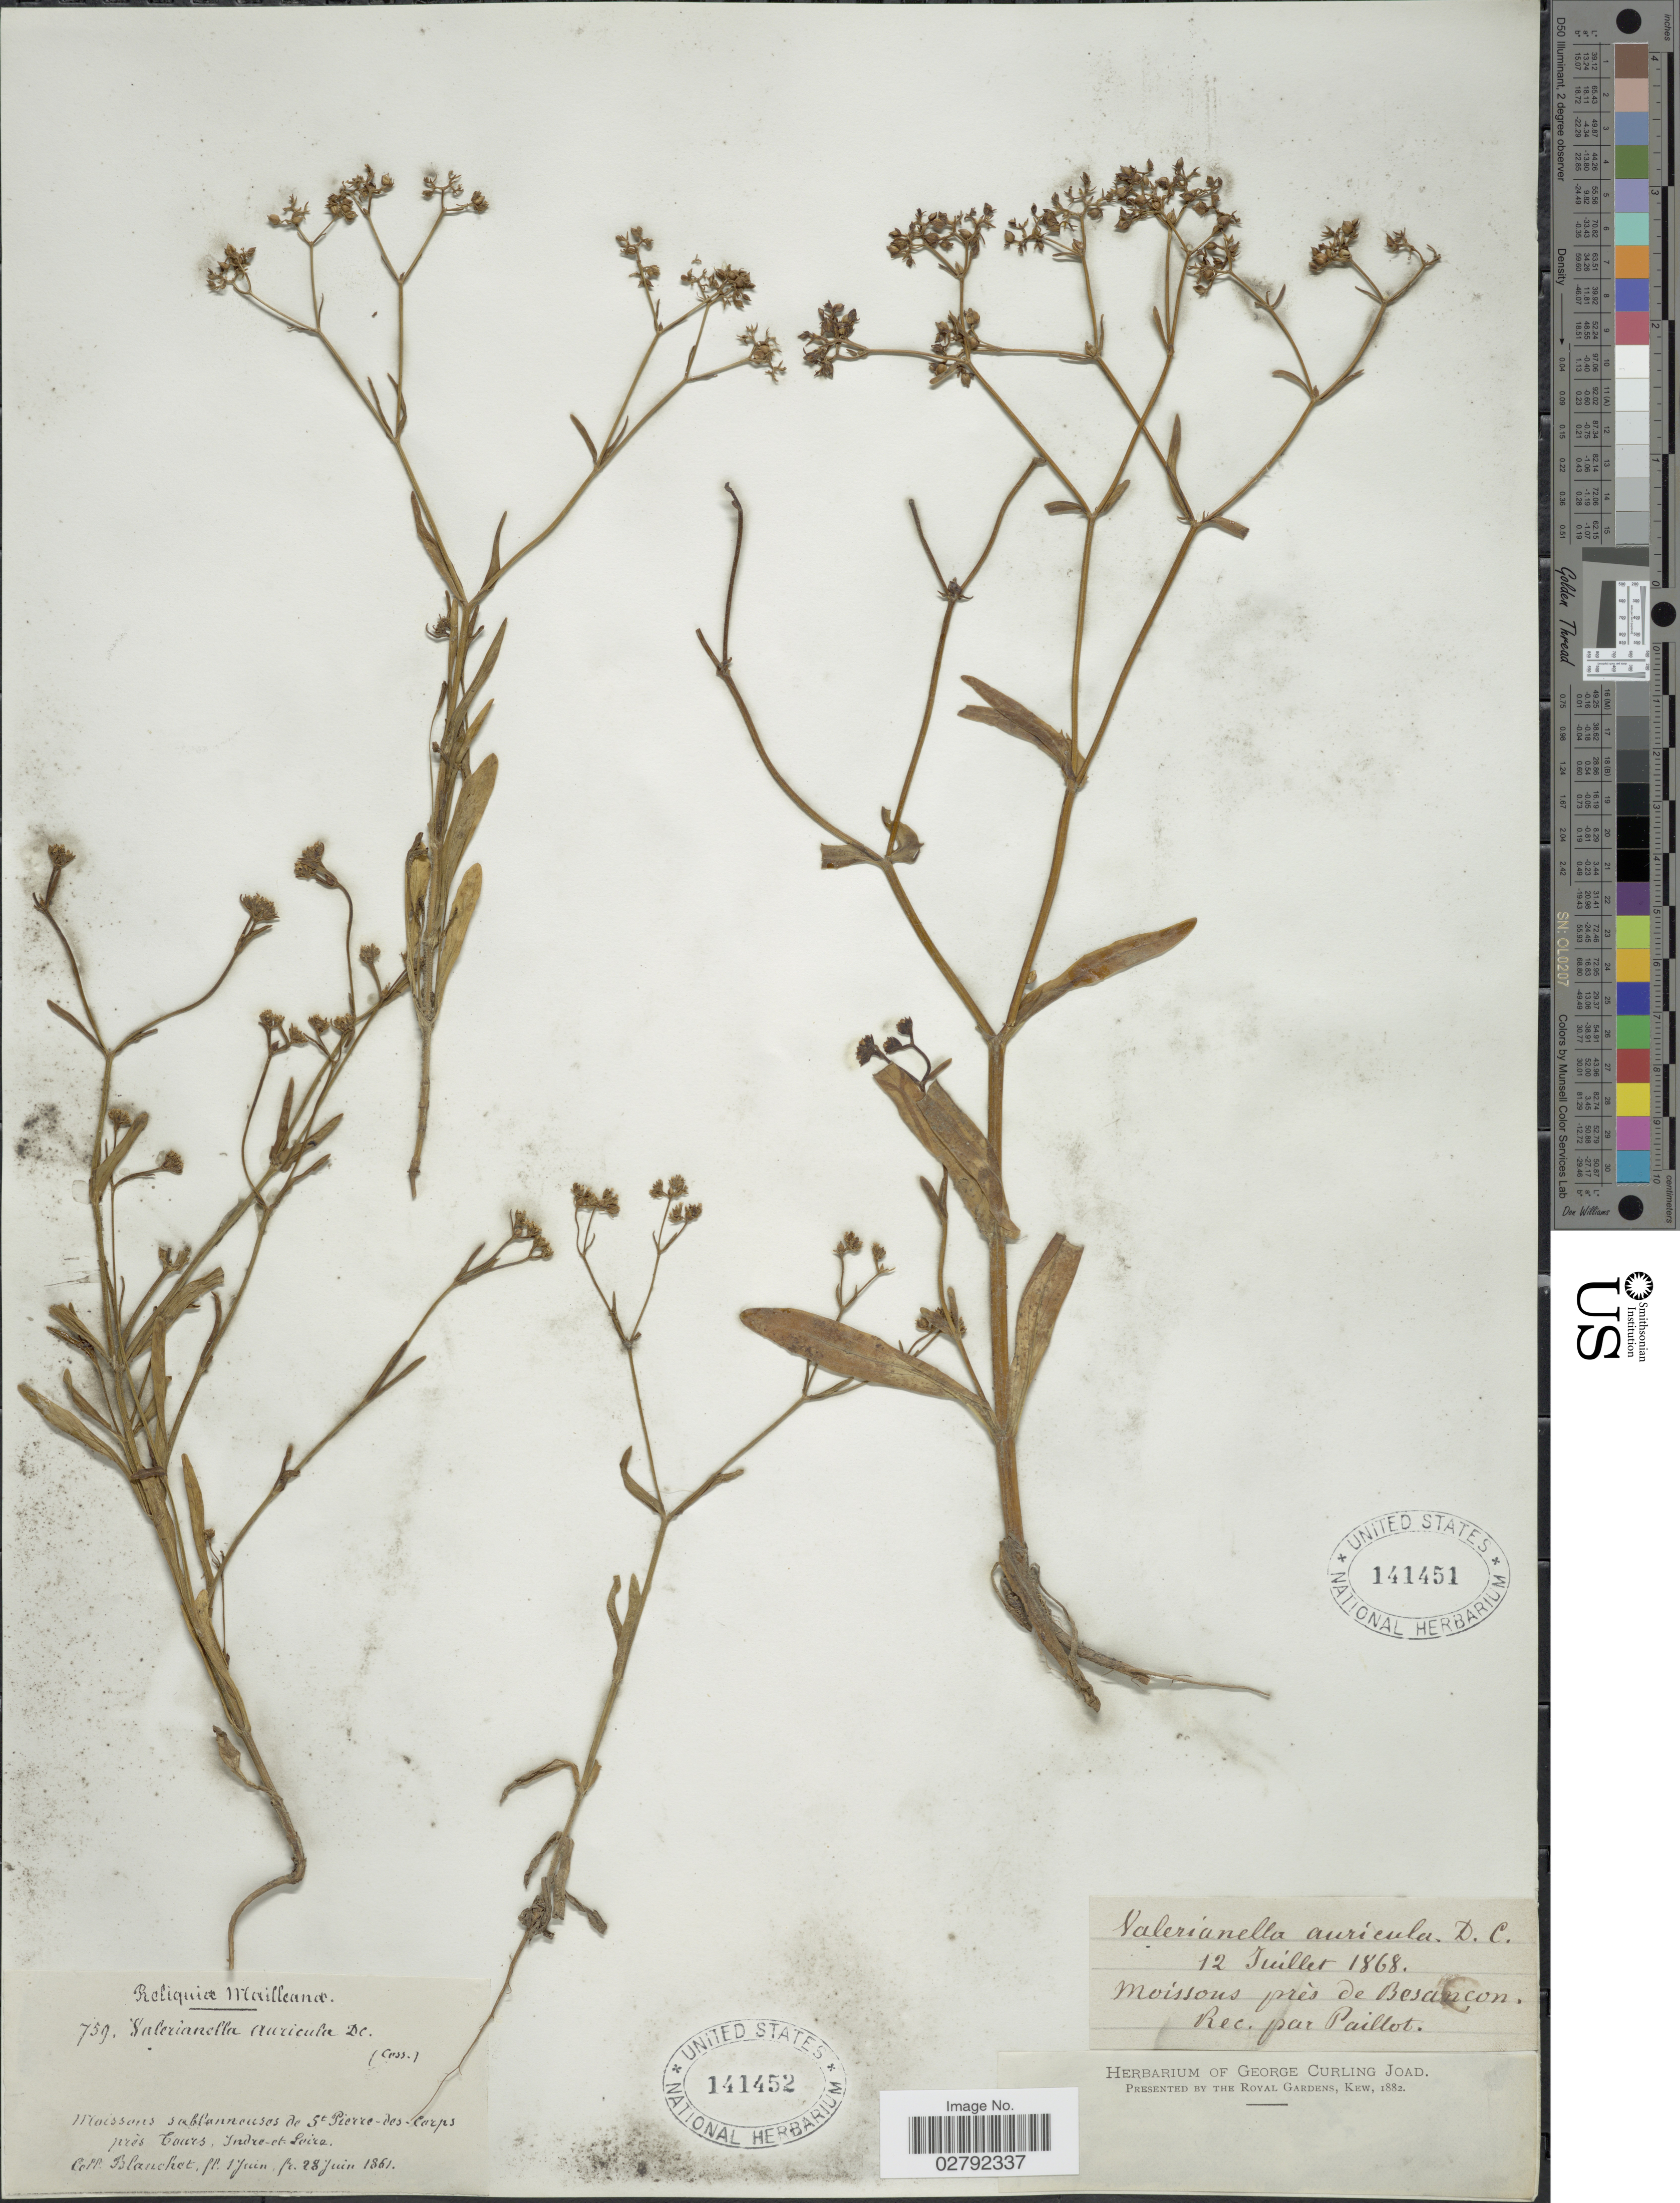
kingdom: Plantae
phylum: Tracheophyta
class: Magnoliopsida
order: Dipsacales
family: Caprifoliaceae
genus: Valerianella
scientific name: Valerianella auricula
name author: DC.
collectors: Paillot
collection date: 1868-07-12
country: France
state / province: Bourgogne-Franche-Comté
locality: Moissons près de Besancon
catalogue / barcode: US 141451-2